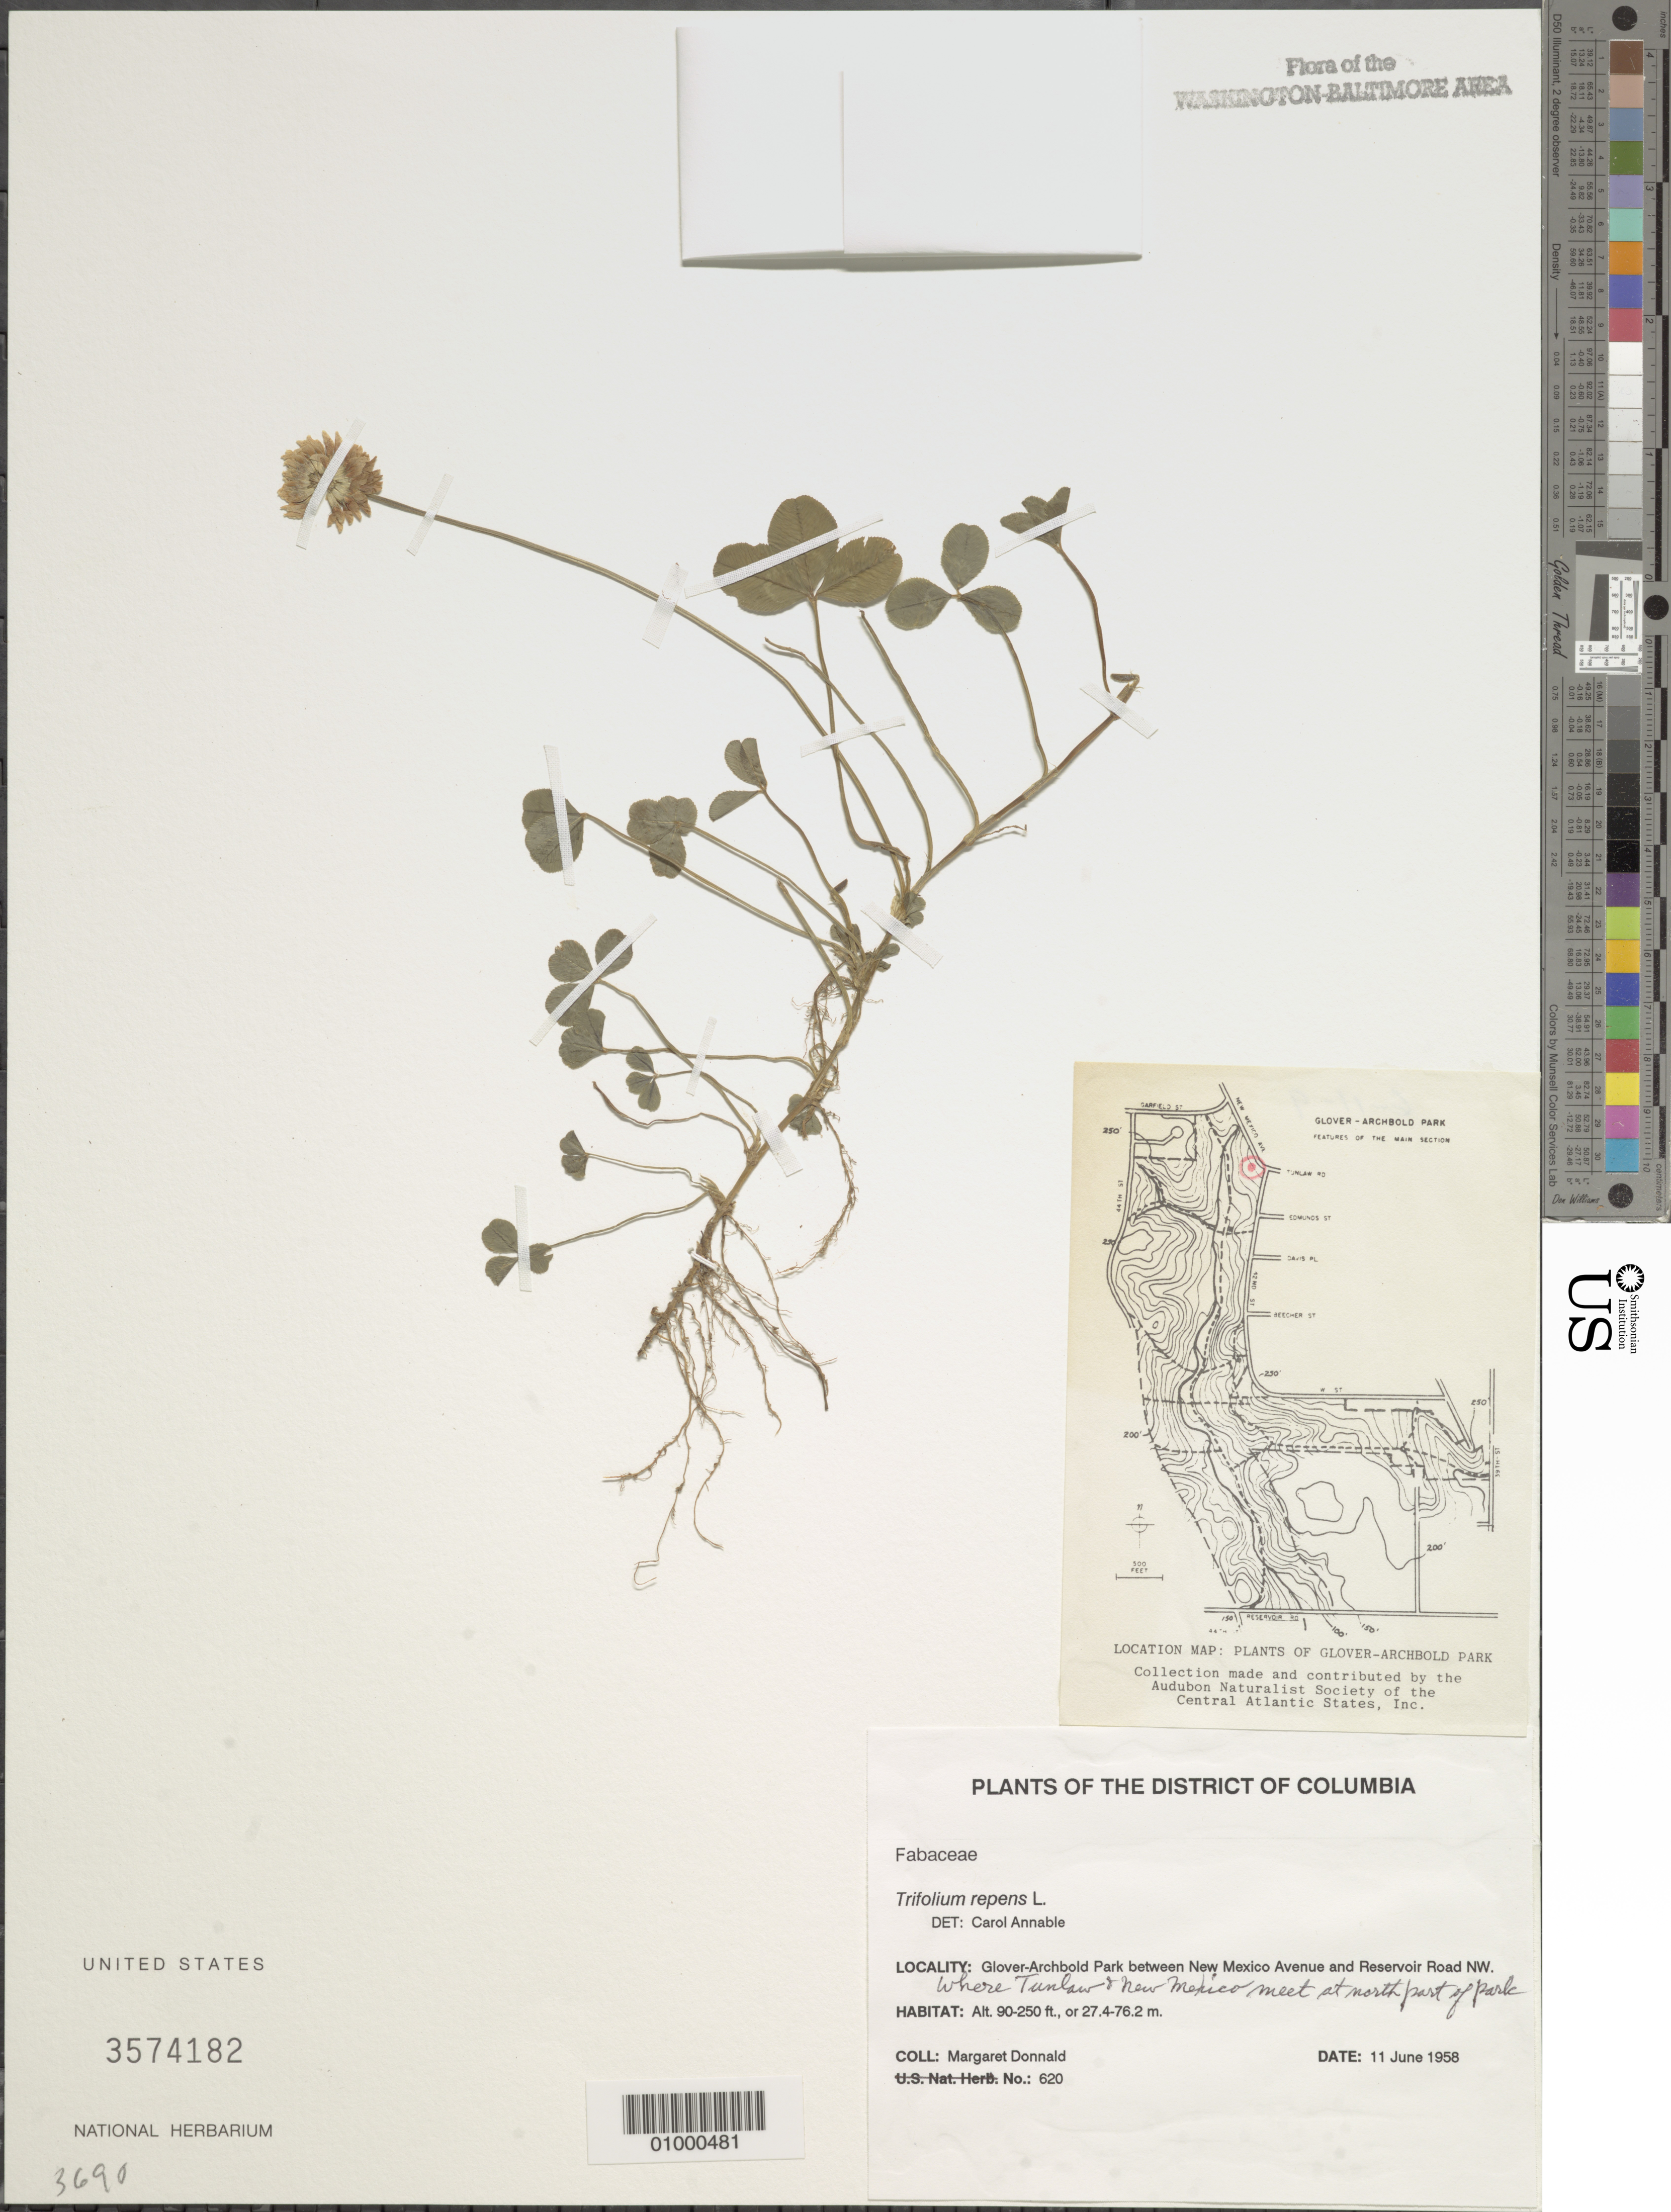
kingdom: Plantae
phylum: Tracheophyta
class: Magnoliopsida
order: Fabales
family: Fabaceae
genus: Trifolium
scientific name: Trifolium repens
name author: L.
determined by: Annable, C. R.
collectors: M. Donnald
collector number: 620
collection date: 1958-06-11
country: United States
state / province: District of Columbia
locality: Glover-Archbold Park between New Mexico Avenue and Reservoir Road NW. Where Tunlaw & New Mexico meet at north part of park.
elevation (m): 27.4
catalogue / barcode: US 3574182